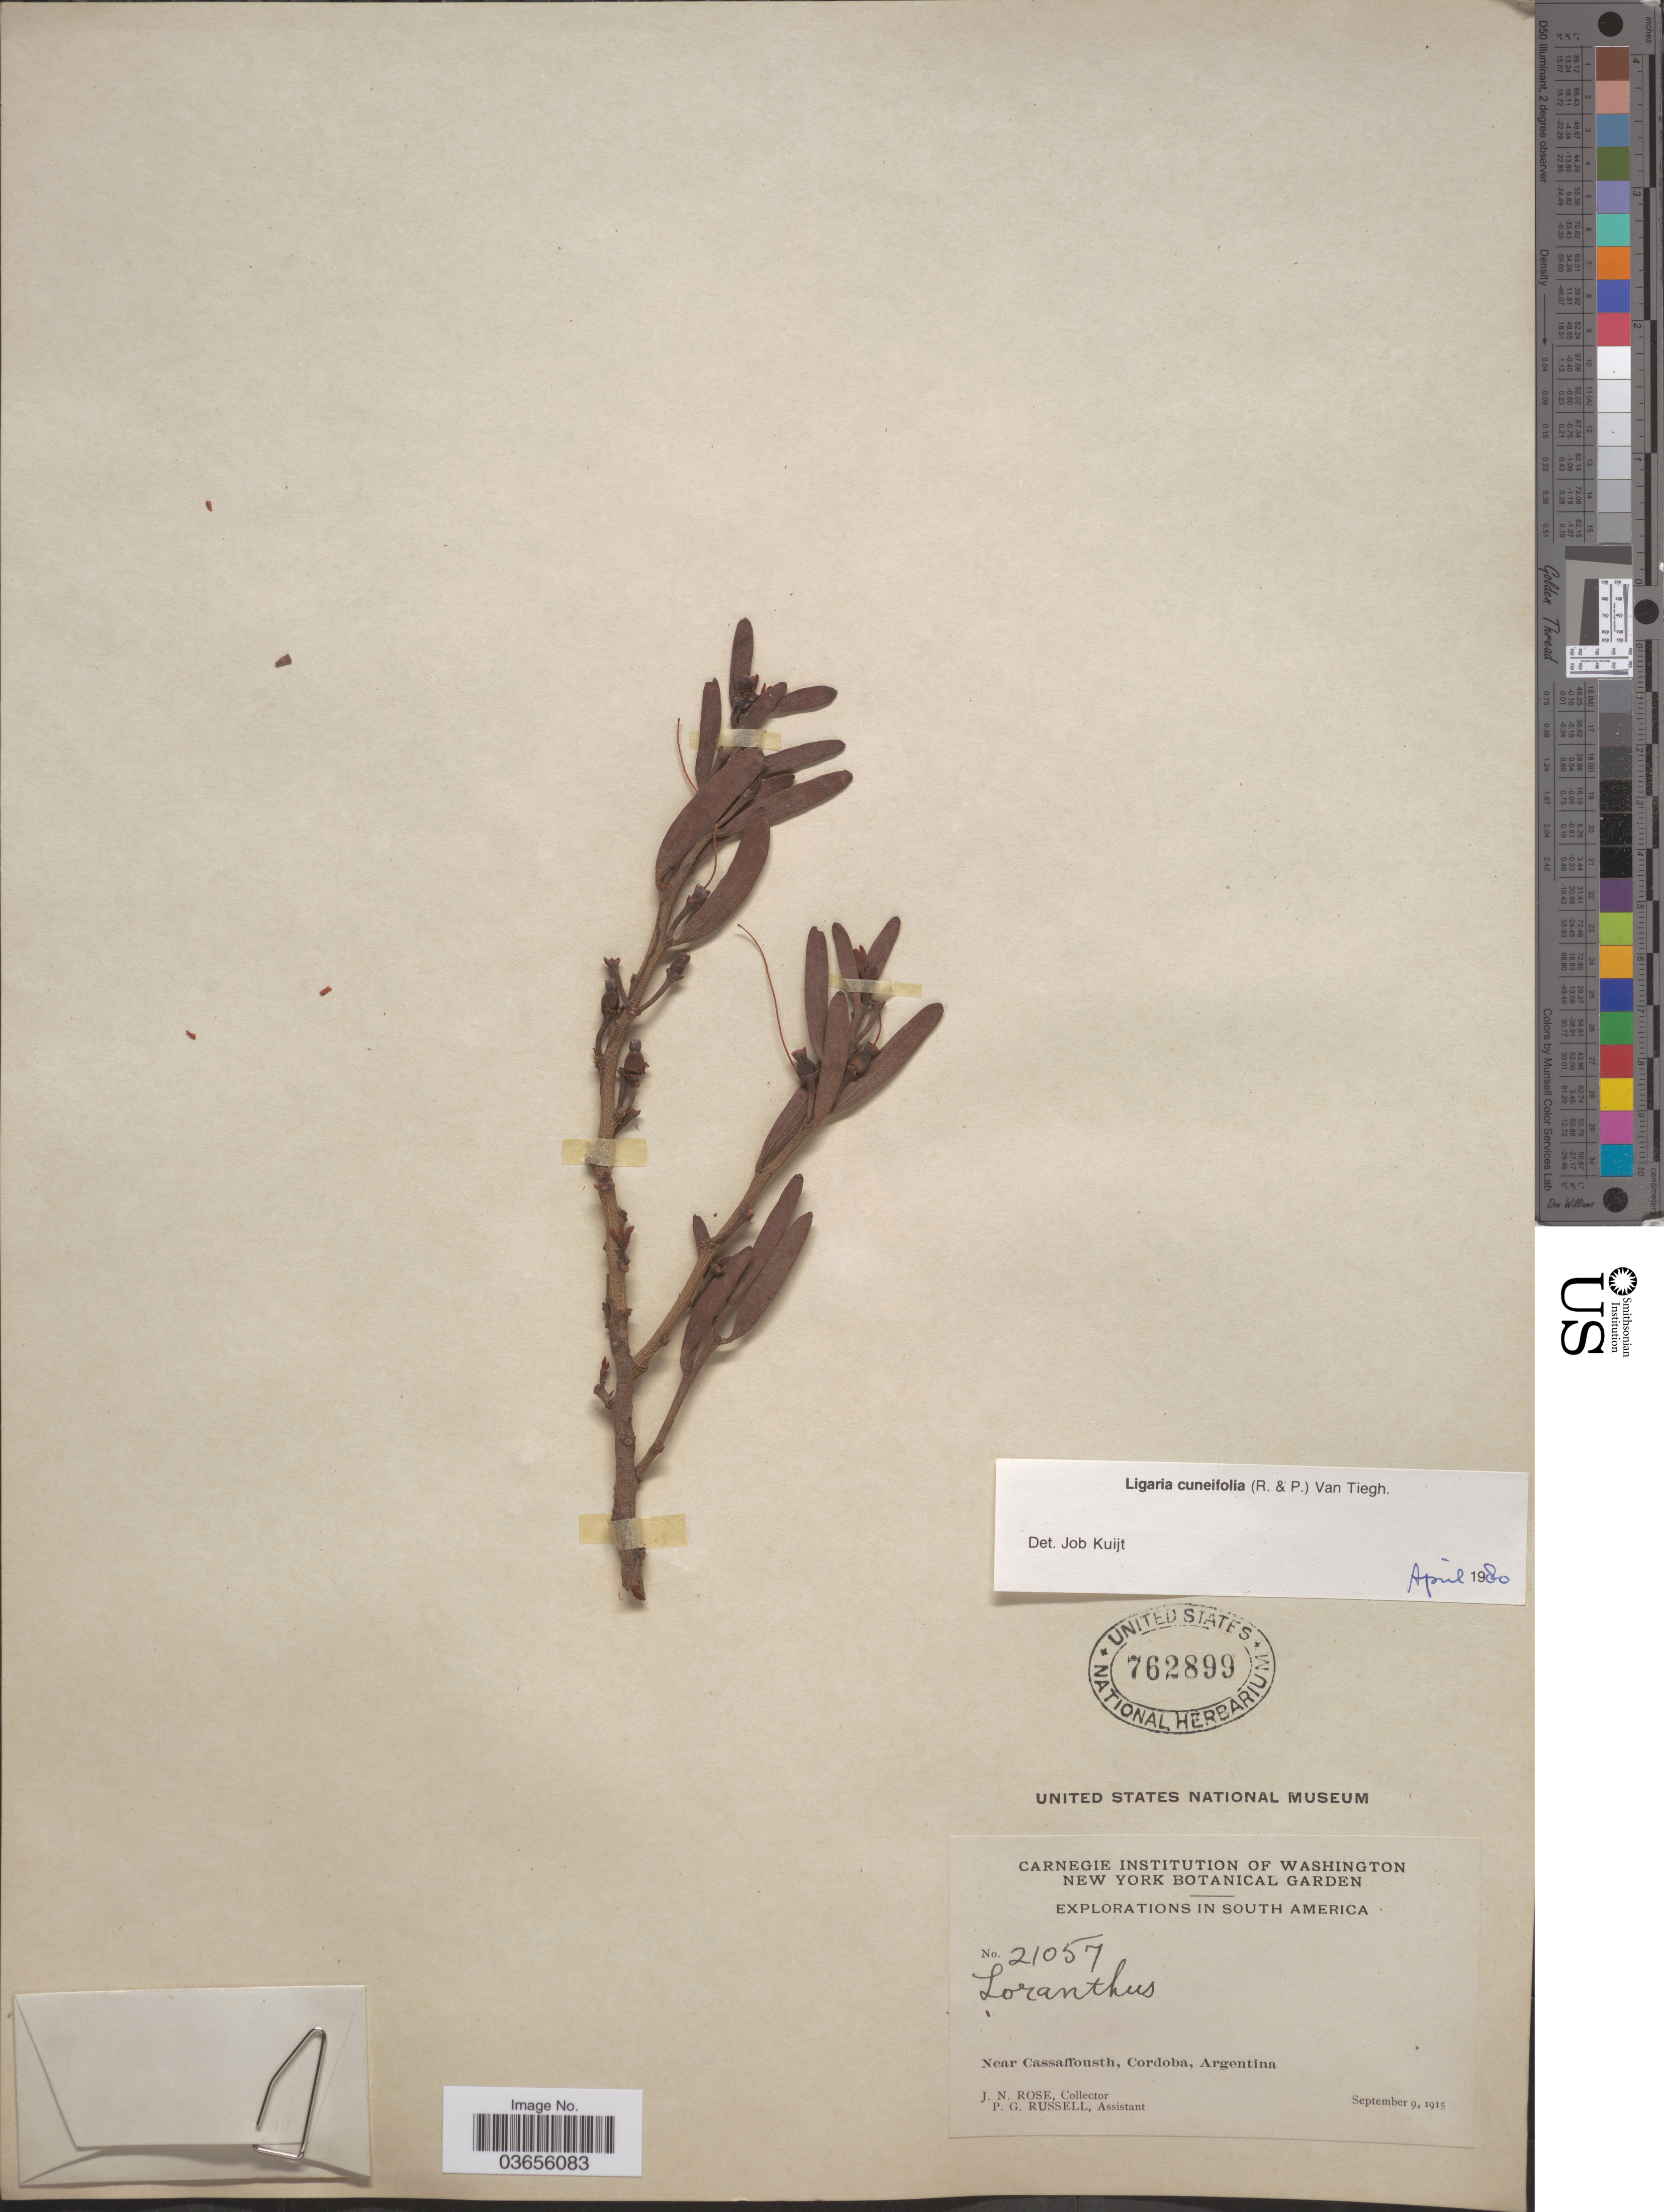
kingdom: Plantae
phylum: Tracheophyta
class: Magnoliopsida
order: Santalales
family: Loranthaceae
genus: Ligaria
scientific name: Ligaria cuneifolia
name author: (Ruiz & Pav.) Tiegh.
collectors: J. N. Rose & P. G. Russell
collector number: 21057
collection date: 1915-09-09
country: Argentina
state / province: Cordoba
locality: Near Cassaffousth.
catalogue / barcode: US 762899